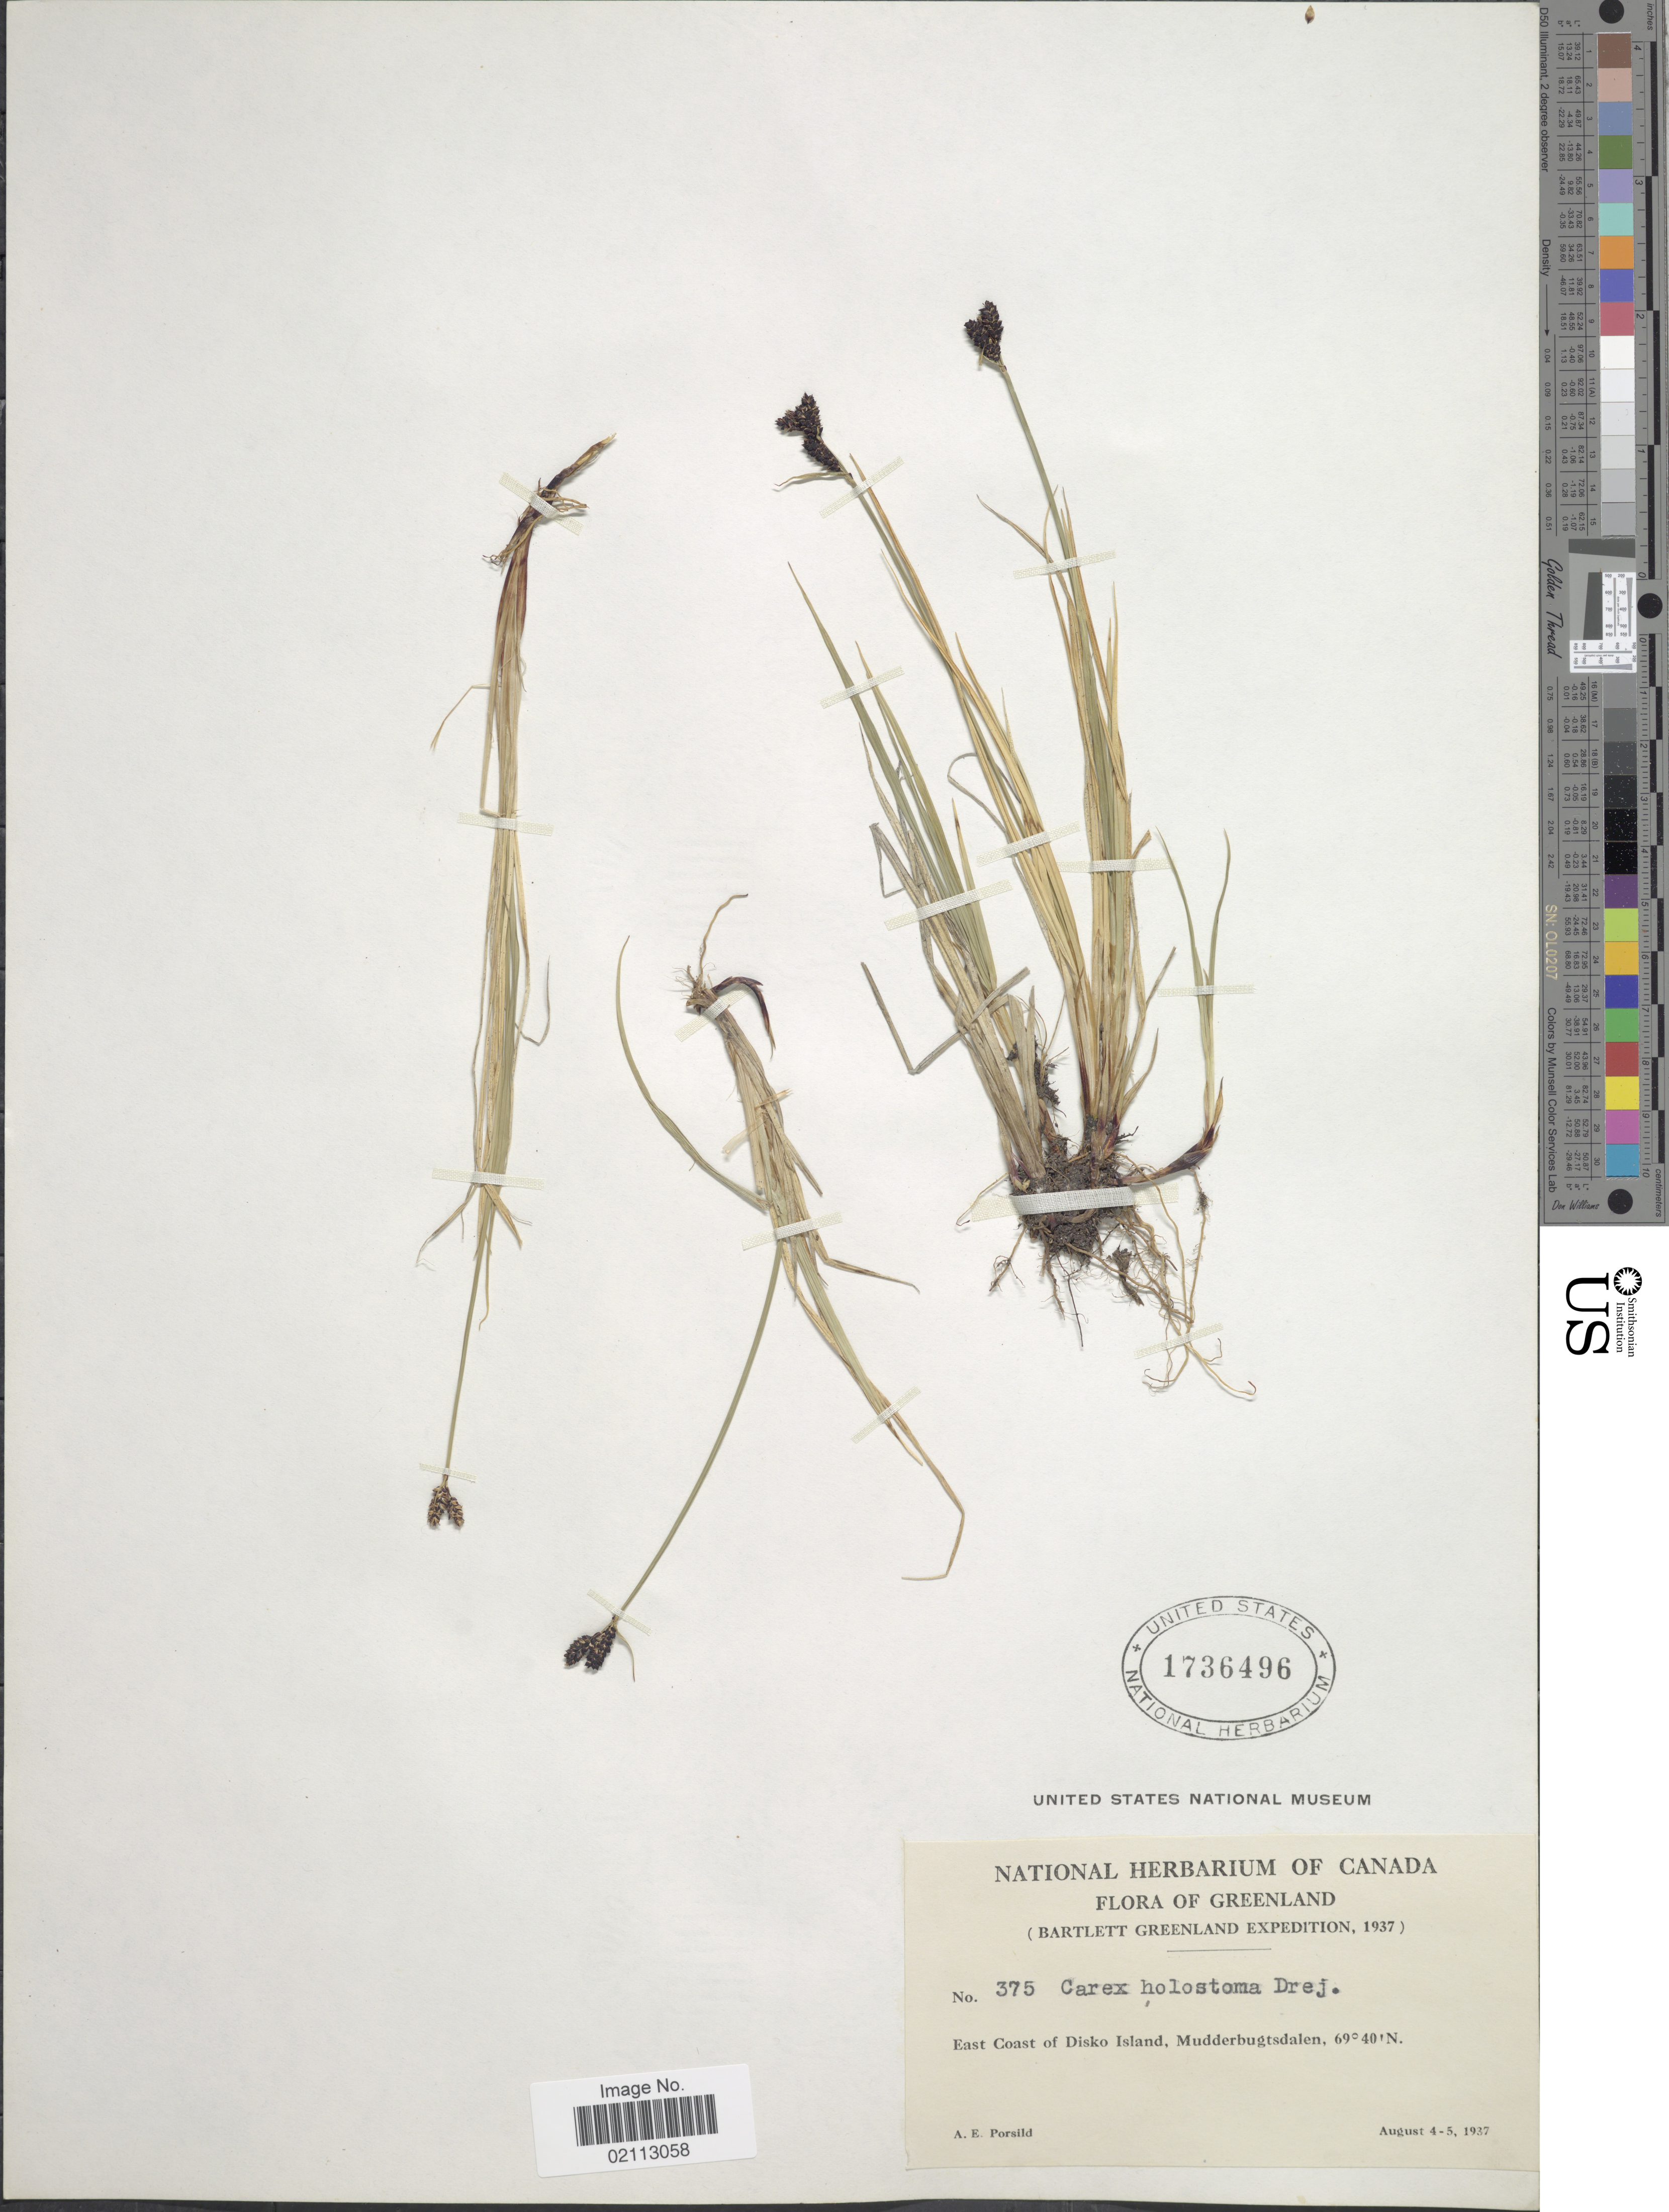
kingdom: Plantae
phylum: Tracheophyta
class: Liliopsida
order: Poales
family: Cyperaceae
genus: Carex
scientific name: Carex holostoma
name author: Drejer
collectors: A. E. Porsild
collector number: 375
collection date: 1937-08-04/1937-08-05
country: Greenland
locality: East Coast of Disko Island, Mudderbugtsdalen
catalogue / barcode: US 1736496